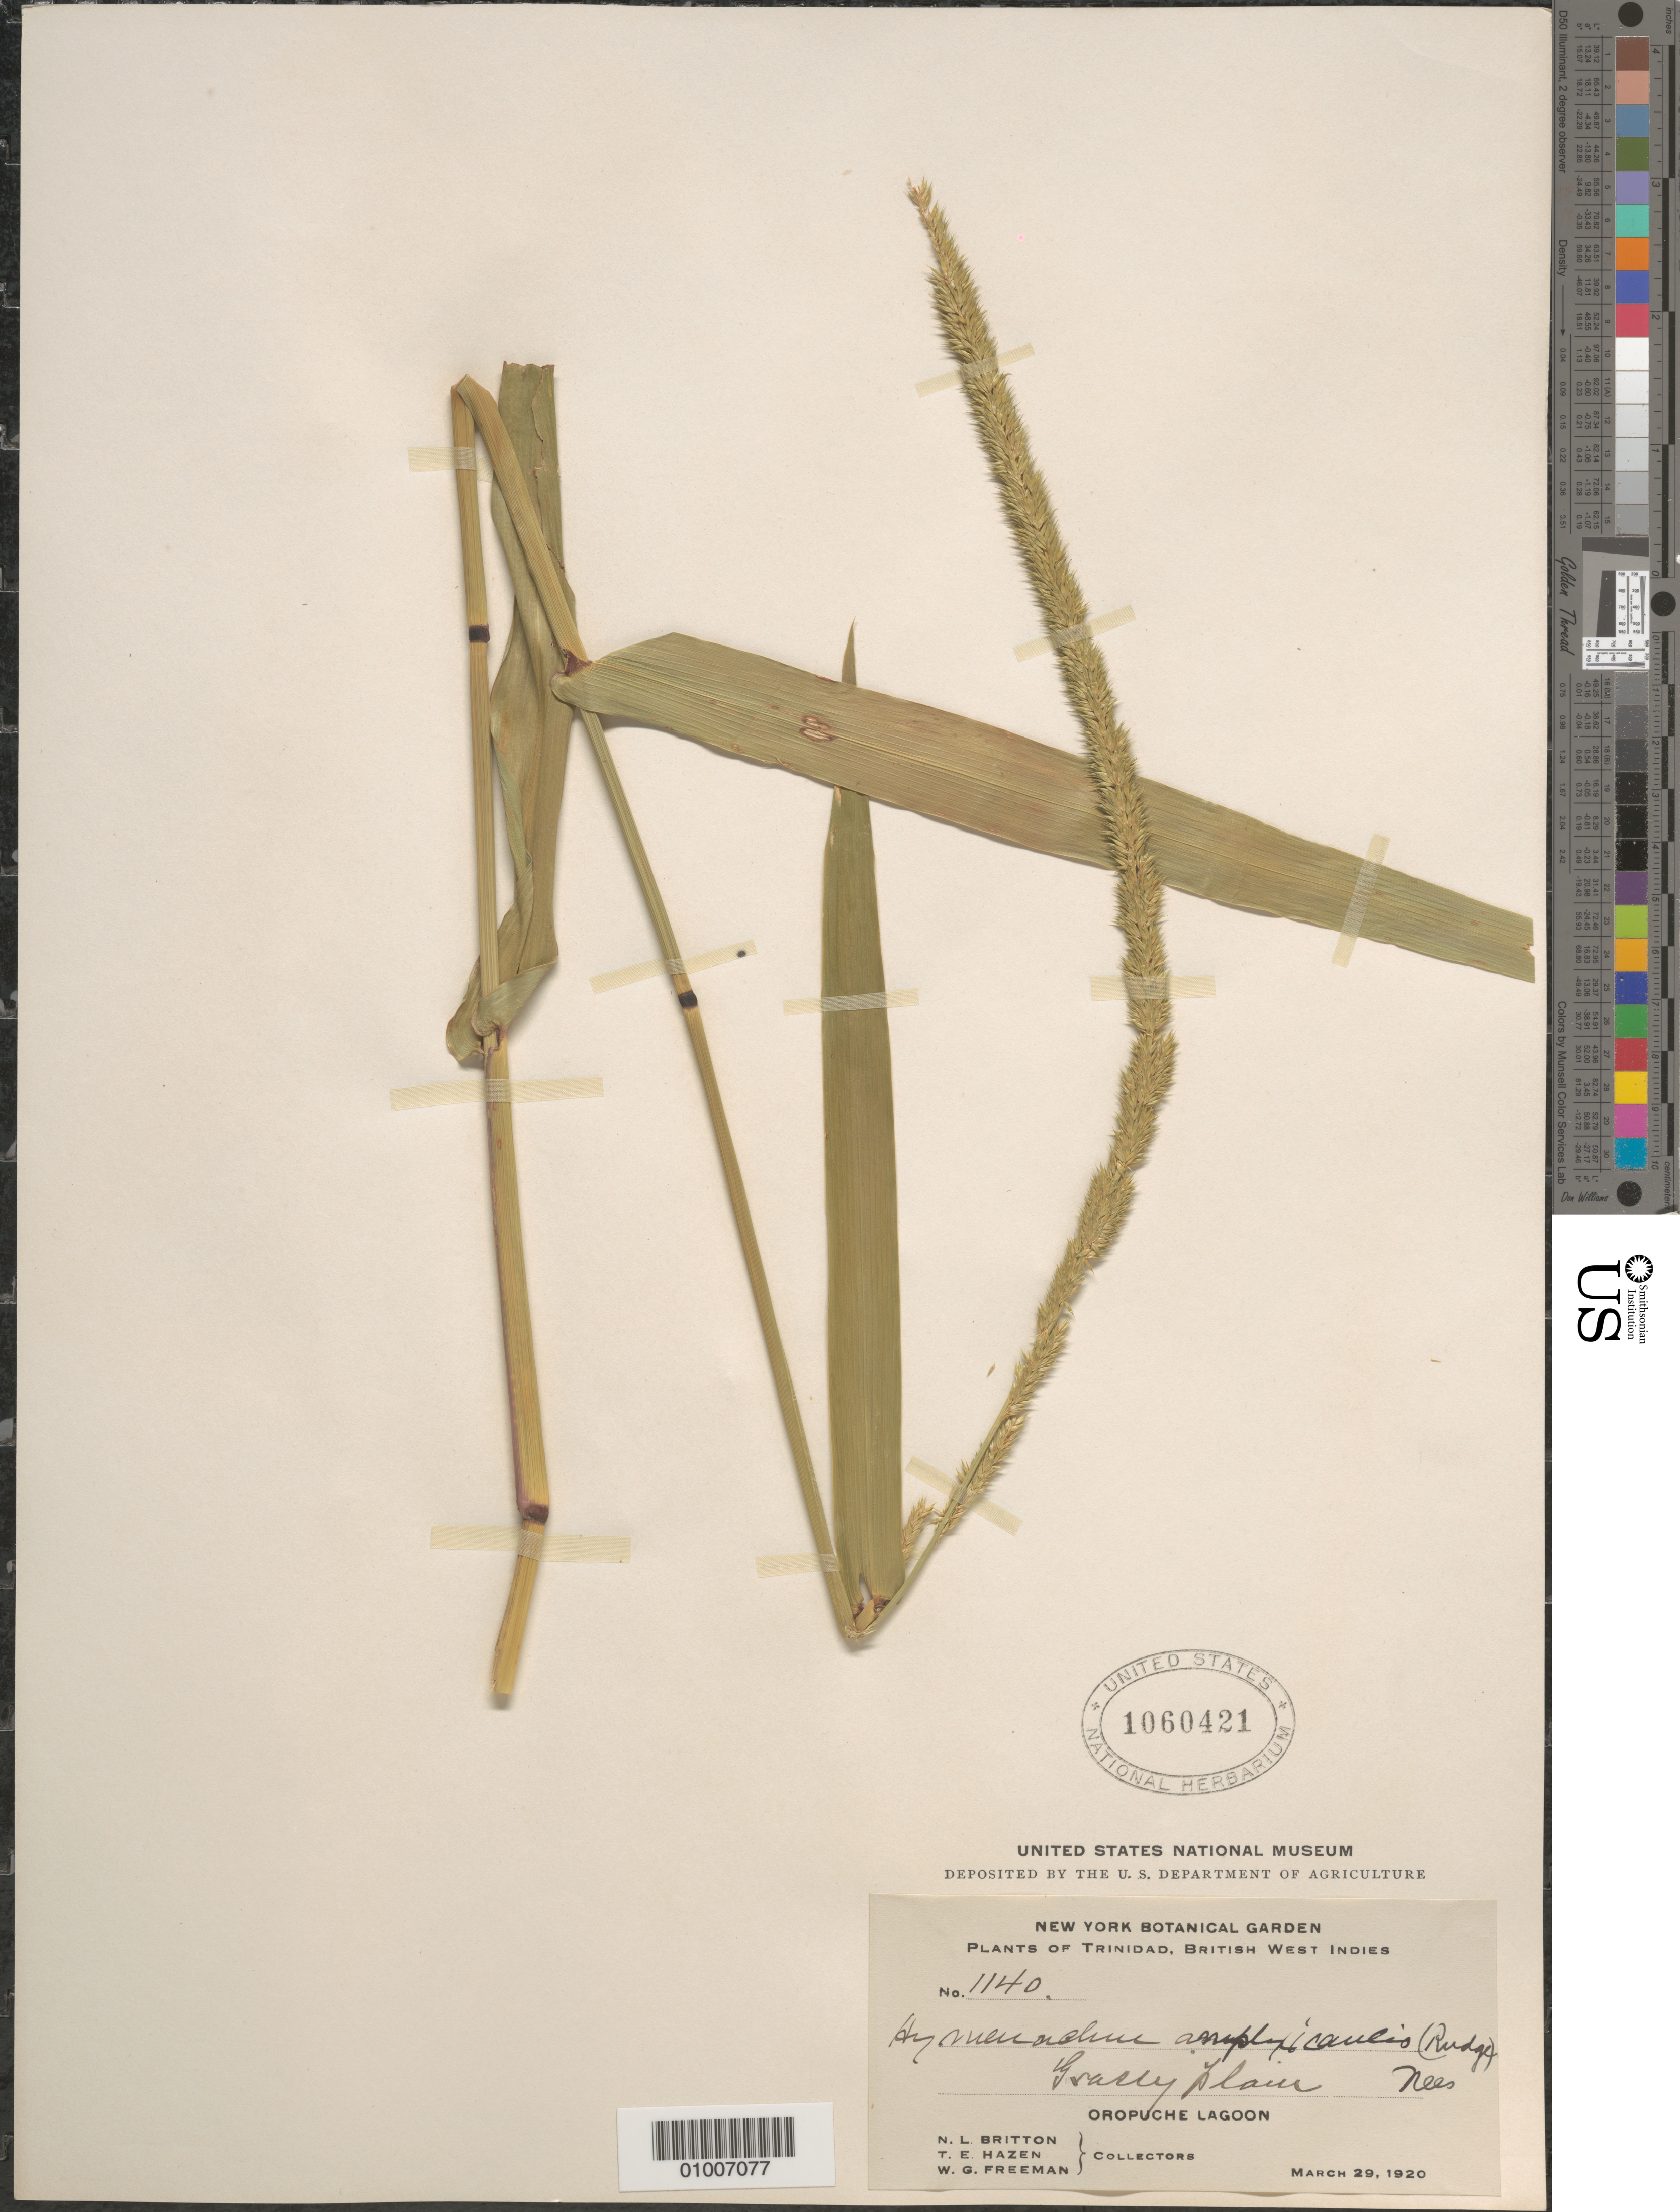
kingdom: Plantae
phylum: Tracheophyta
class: Liliopsida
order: Poales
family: Poaceae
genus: Hymenachne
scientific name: Hymenachne amplexicaulis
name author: (Rudge) Nees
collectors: N. Britton, T. E. Hazen & W. Freeman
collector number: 1140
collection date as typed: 29 Mar 1920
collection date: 1920-03-29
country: Trinidad and Tobago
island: Trinidad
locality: Oropuche lagoon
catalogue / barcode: US 1060421